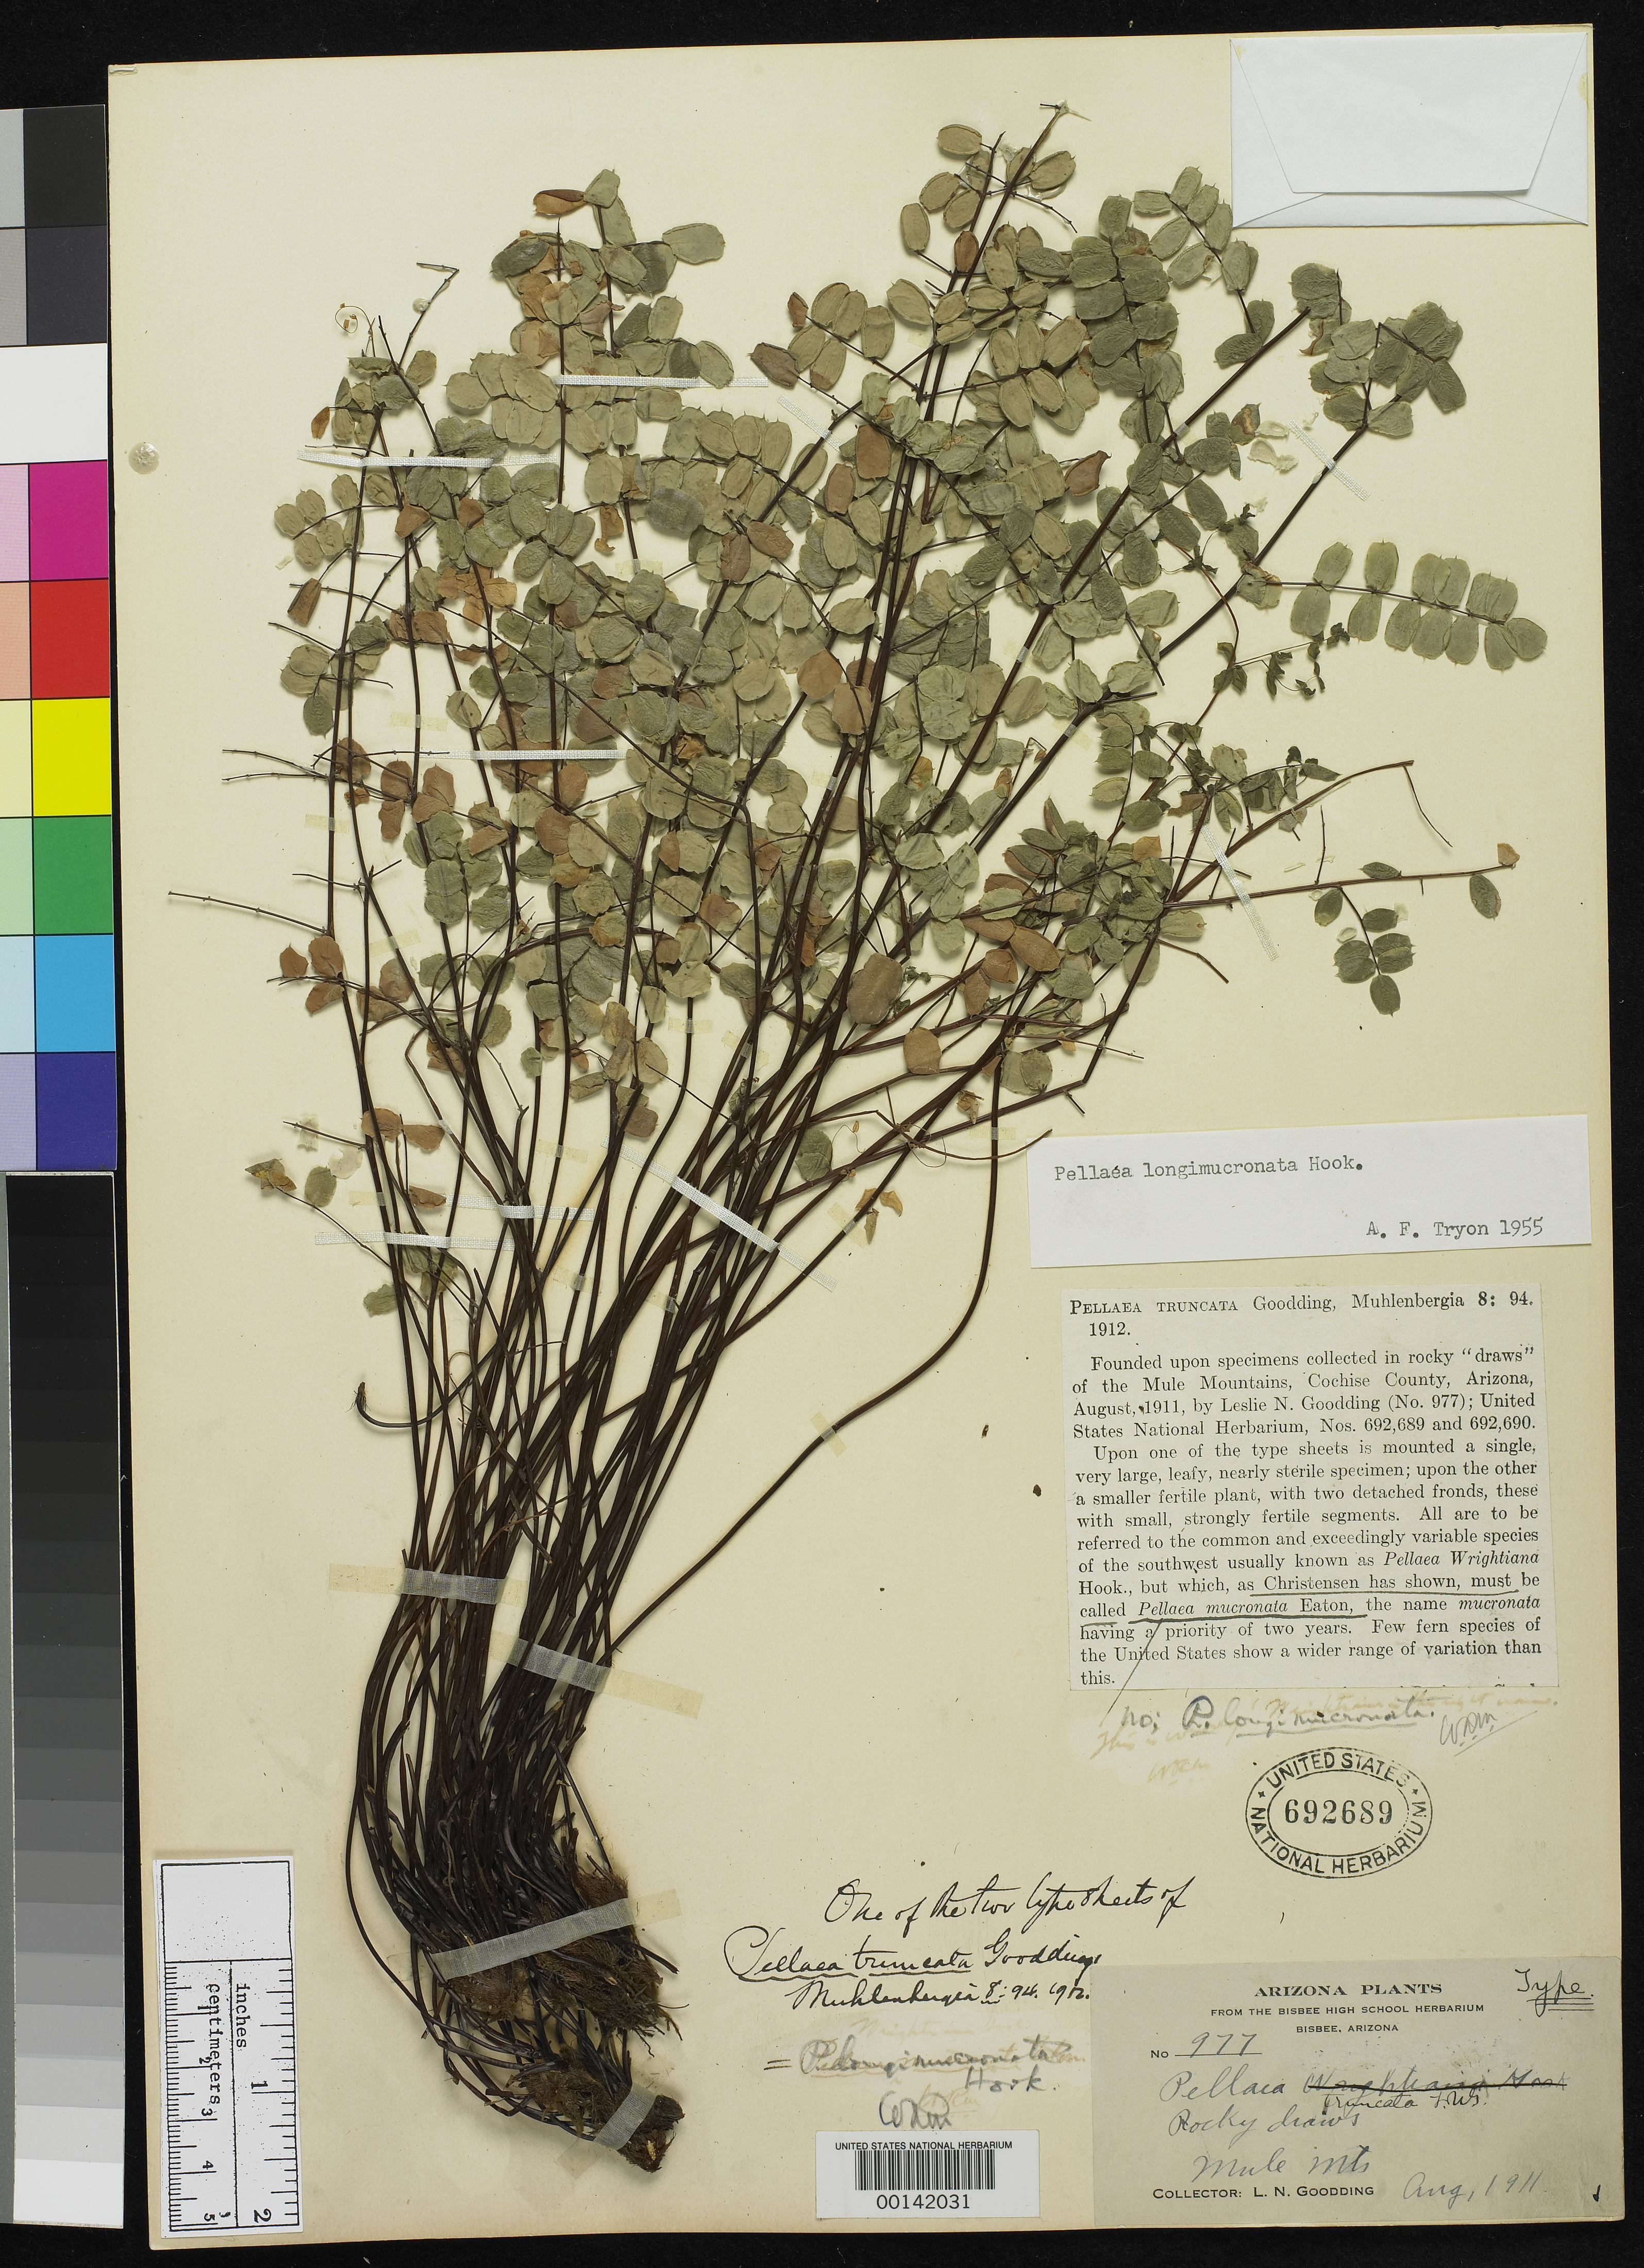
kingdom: Plantae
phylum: Tracheophyta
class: Polypodiopsida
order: Polypodiales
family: Pteridaceae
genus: Pellaea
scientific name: Pellaea truncata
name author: Goodd.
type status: Holotype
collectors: L. N. Goodding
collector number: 977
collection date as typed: Aug 1911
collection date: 1911-08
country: United States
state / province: Arizona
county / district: Cochise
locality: Mule Mountains.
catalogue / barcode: US 692689